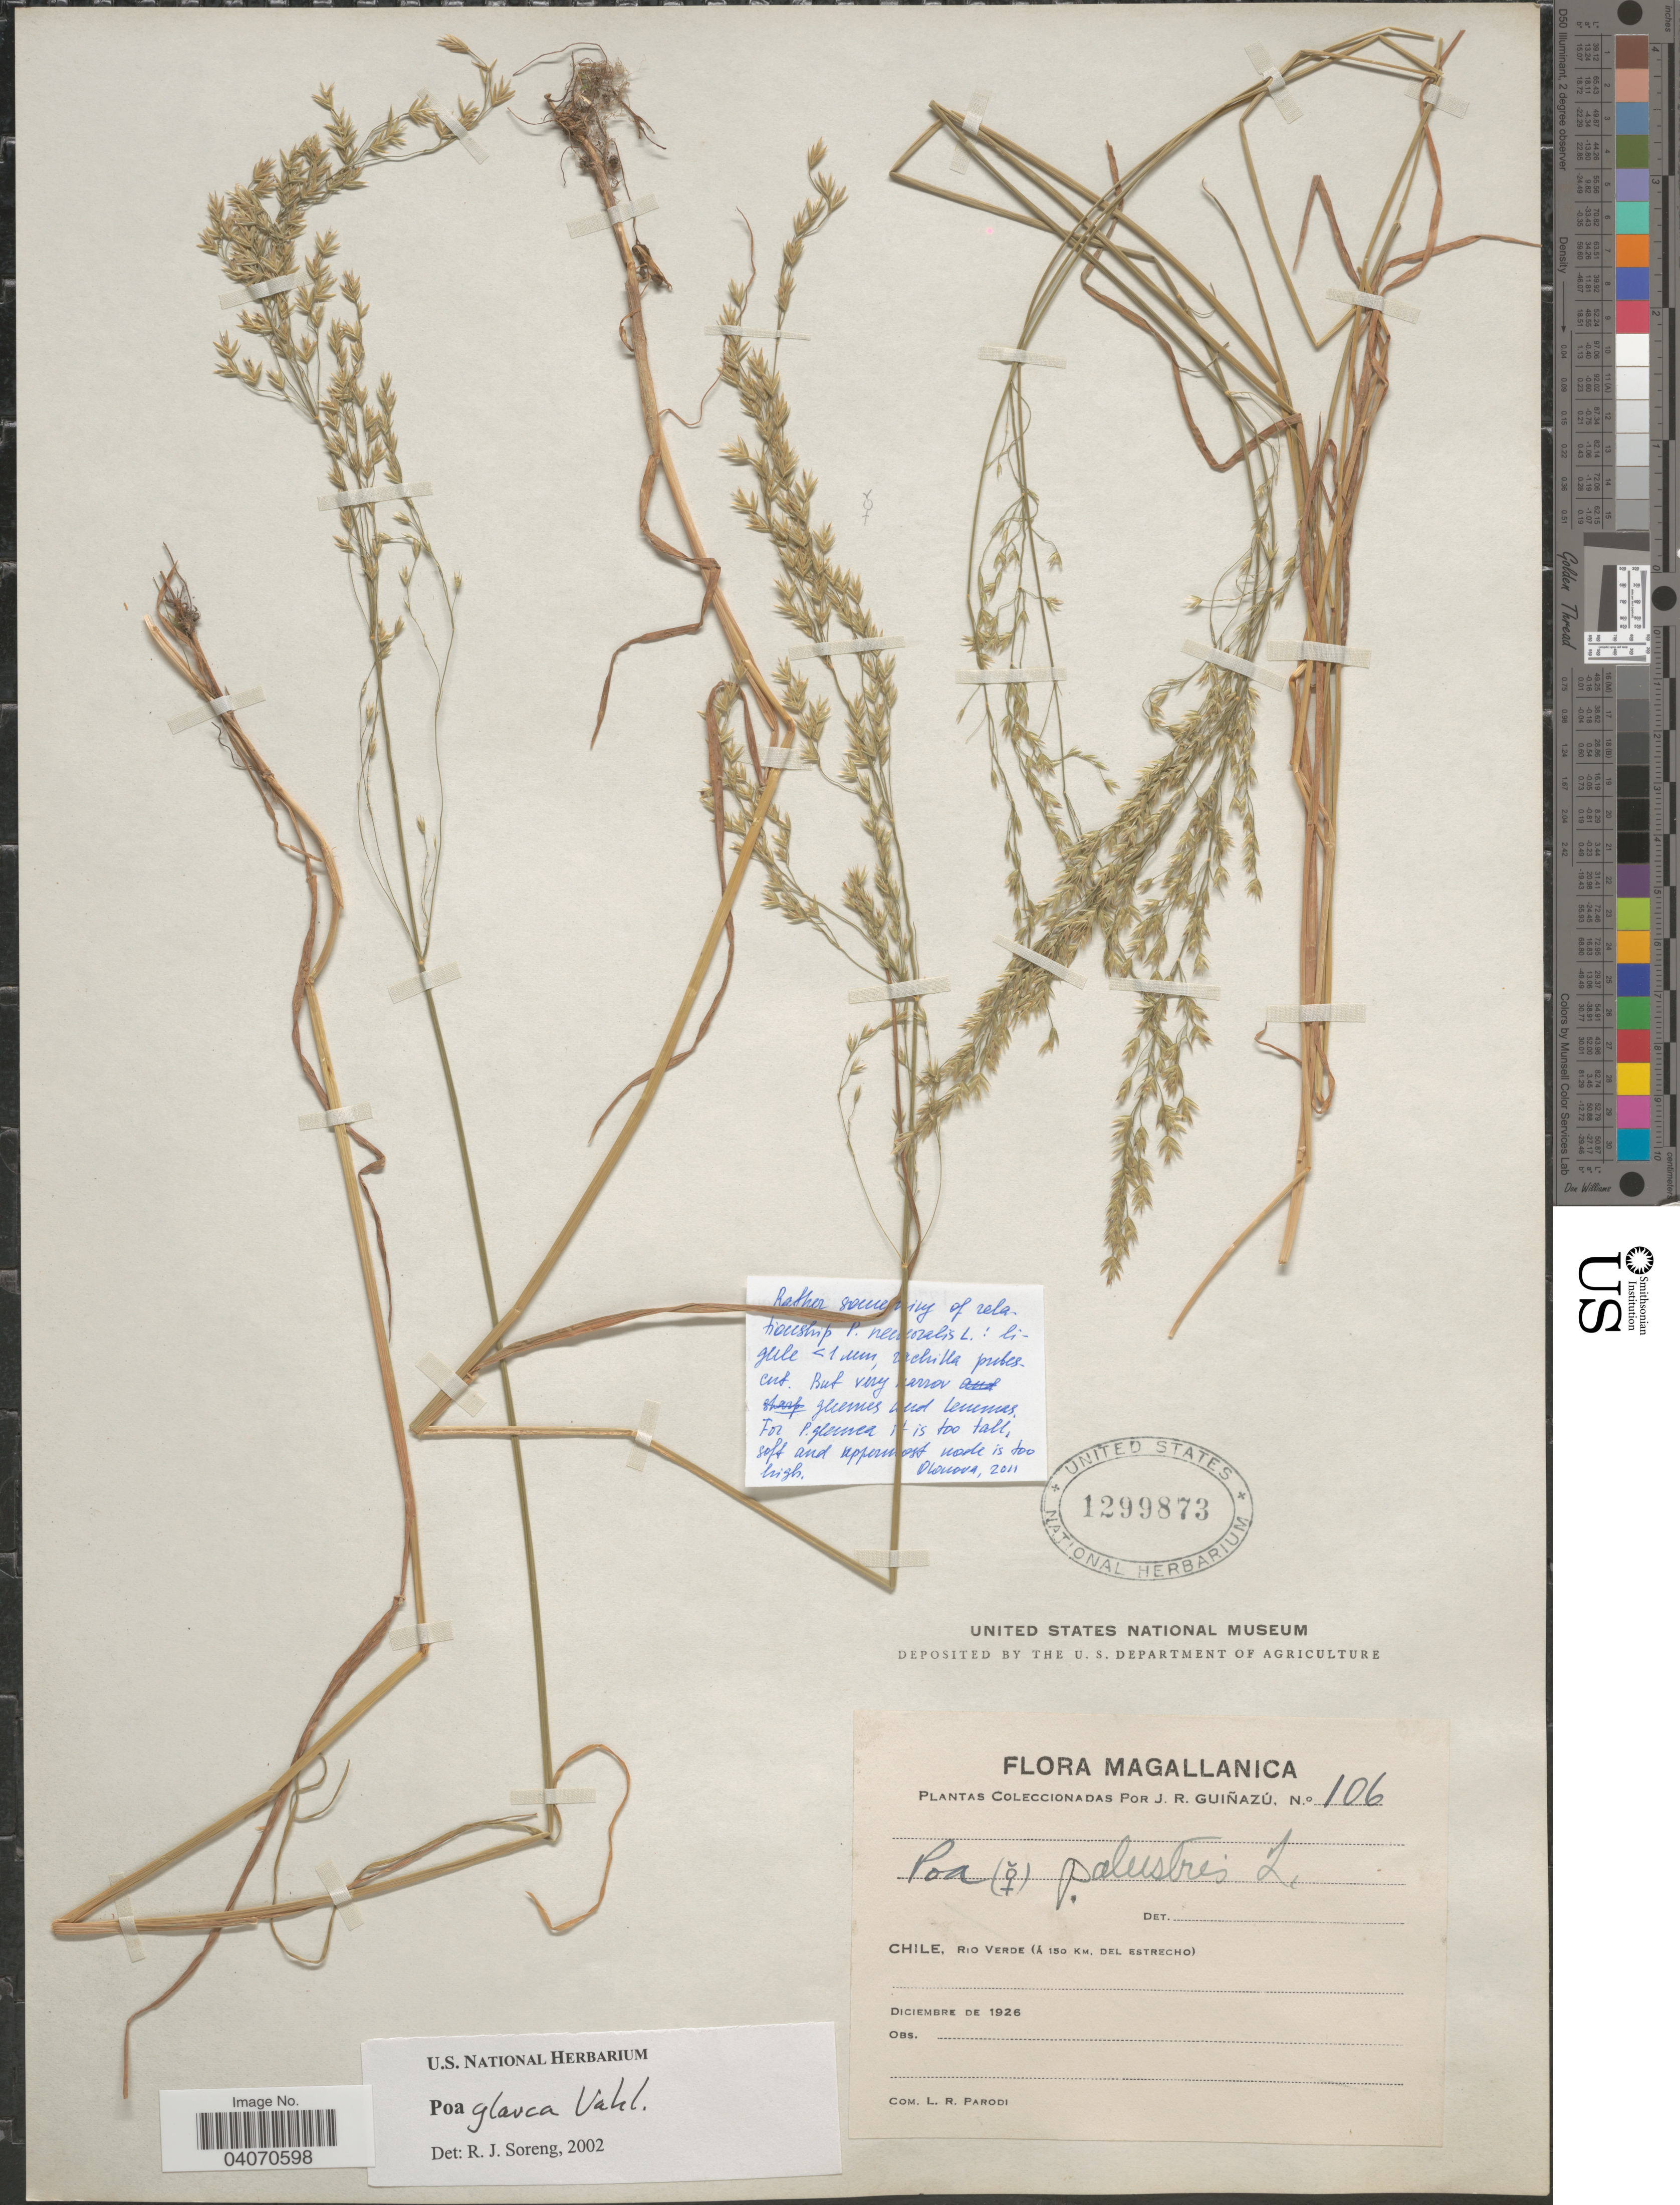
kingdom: Plantae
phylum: Tracheophyta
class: Liliopsida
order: Poales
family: Poaceae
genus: Poa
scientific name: Poa glauca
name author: Vahl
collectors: J. Guiñazú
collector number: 106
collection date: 1926-12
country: Chile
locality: Magallanica. Rio Verde (á 150 Km. del Estrecho)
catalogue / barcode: US 1299873